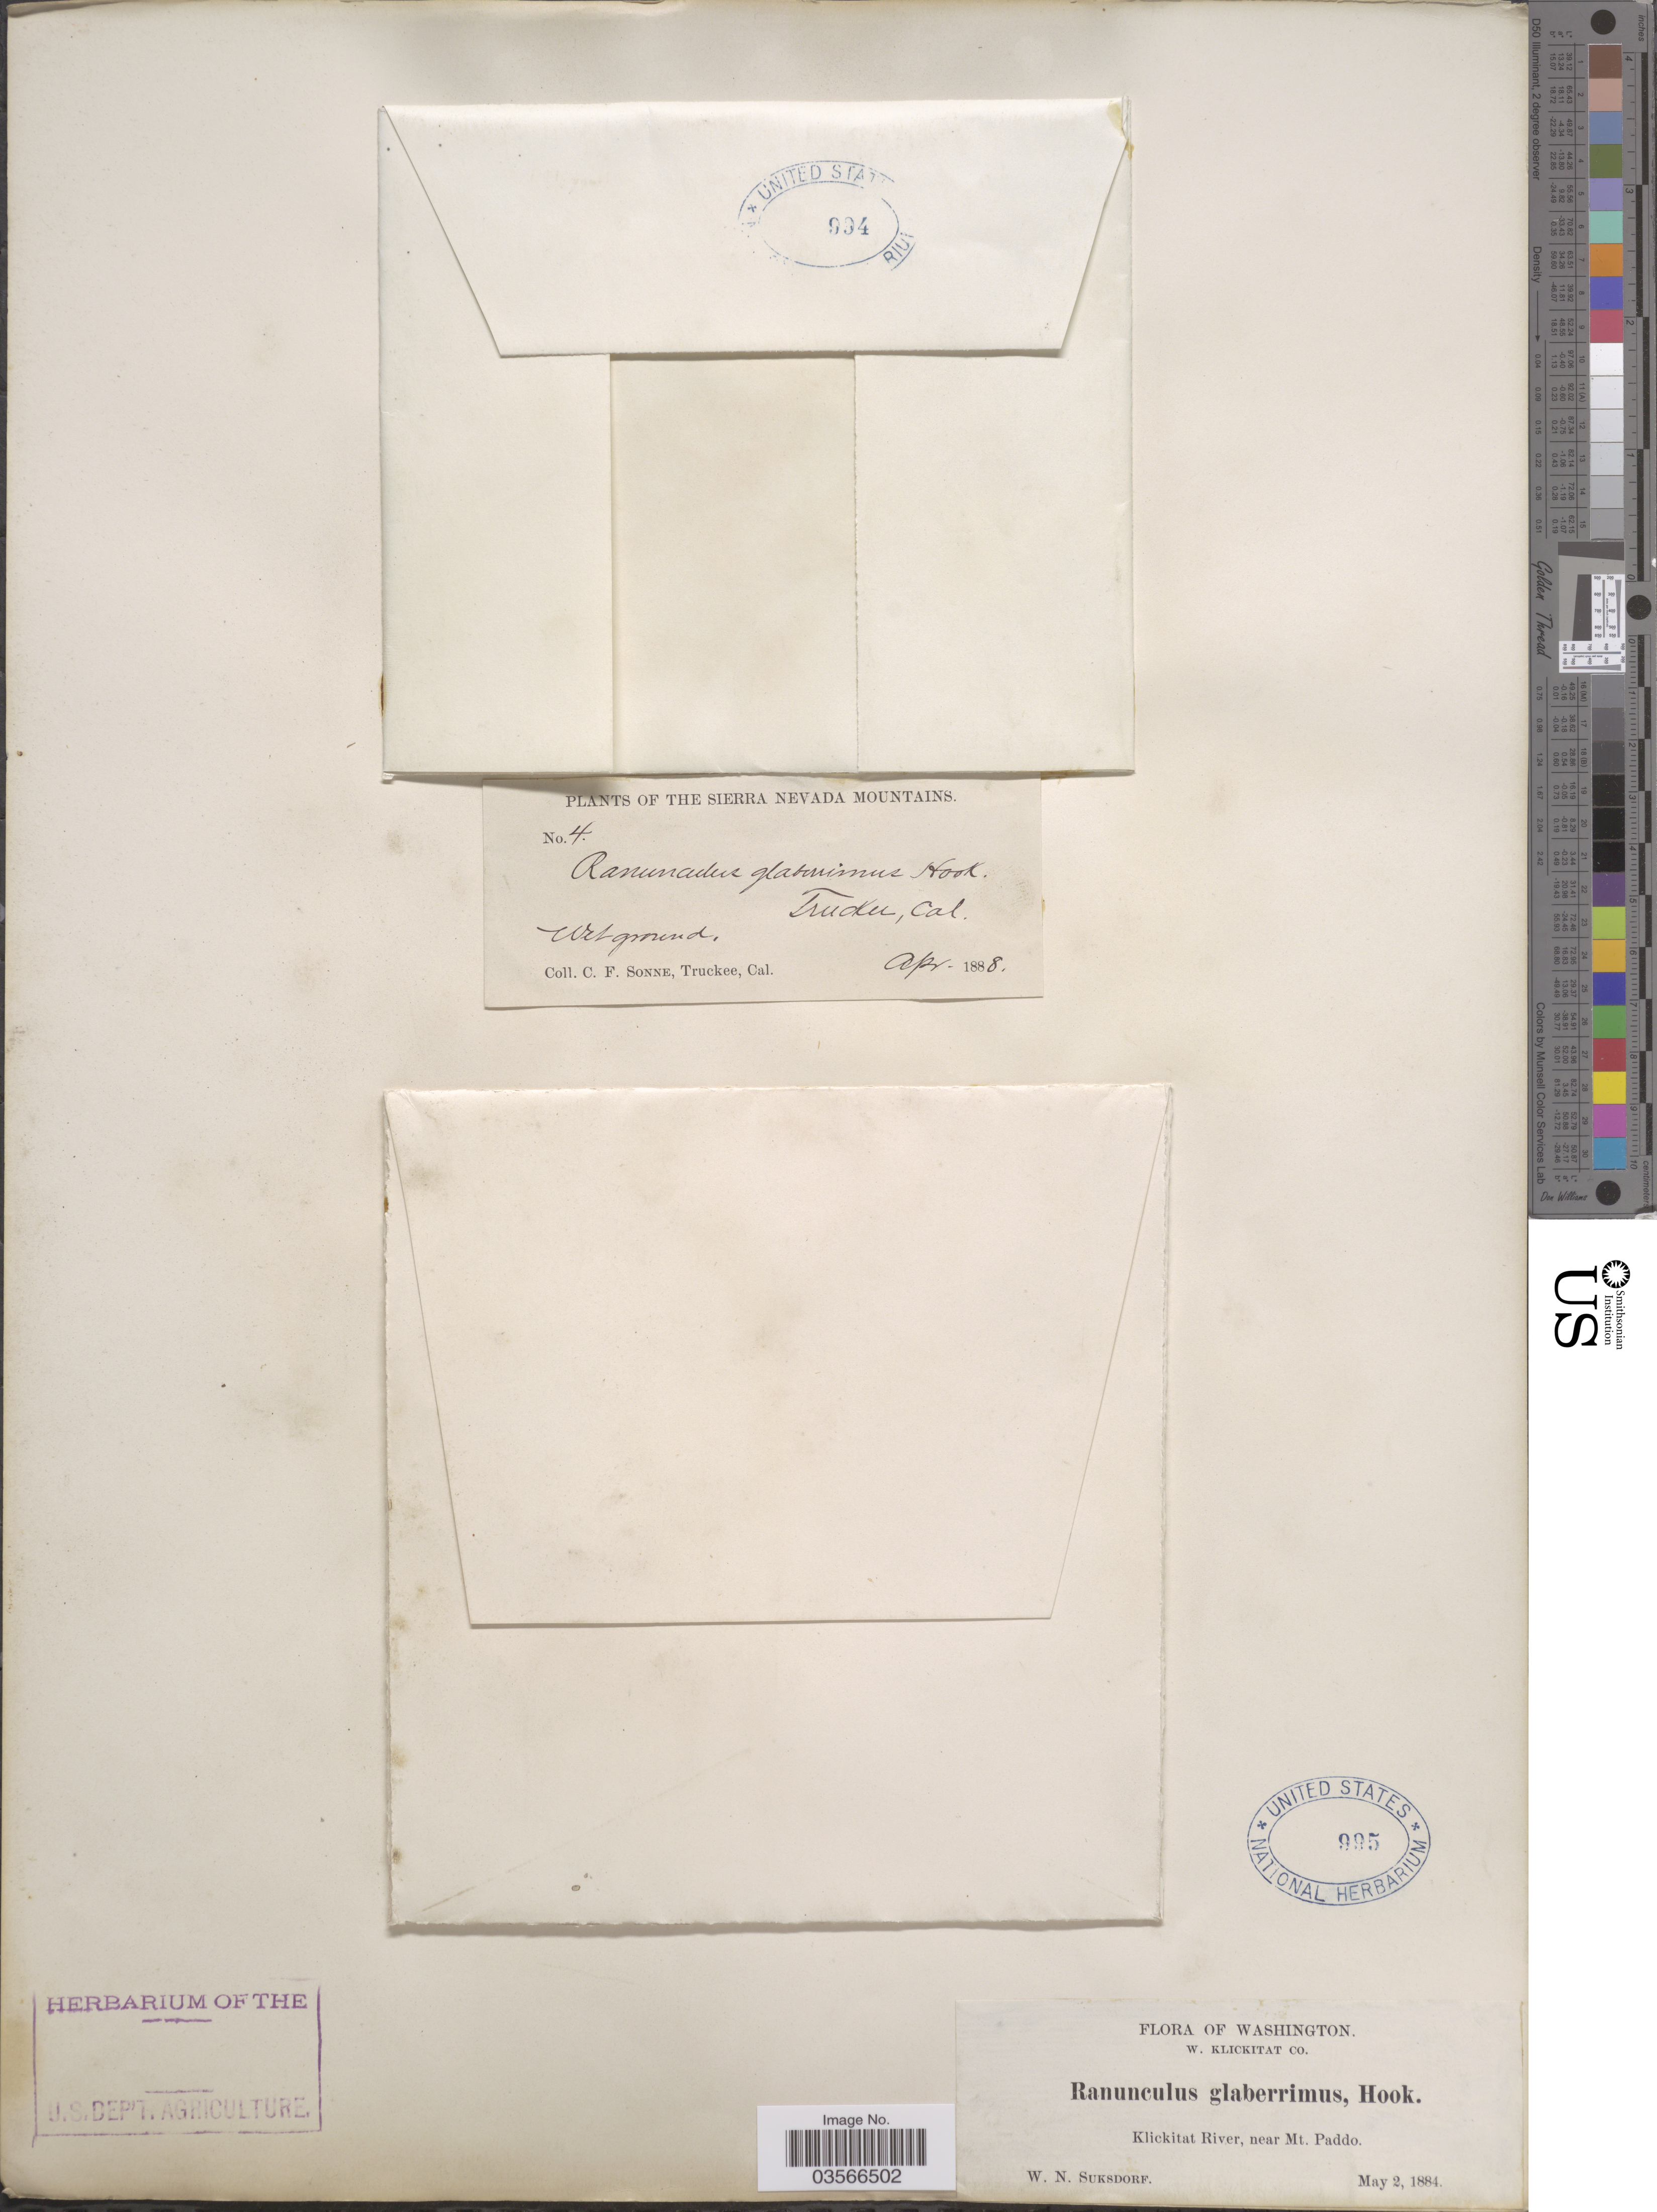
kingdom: Plantae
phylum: Tracheophyta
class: Magnoliopsida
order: Ranunculales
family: Ranunculaceae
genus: Ranunculus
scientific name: Ranunculus glaberrimus var. ellipticus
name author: (Greene) Greene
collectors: W. N. Suksdorf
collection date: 1884-05-02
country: United States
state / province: Washington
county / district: Klickitat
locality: W. Klickitat Co. Klickitat River, near Mt. Paddo.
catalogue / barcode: US 995-2